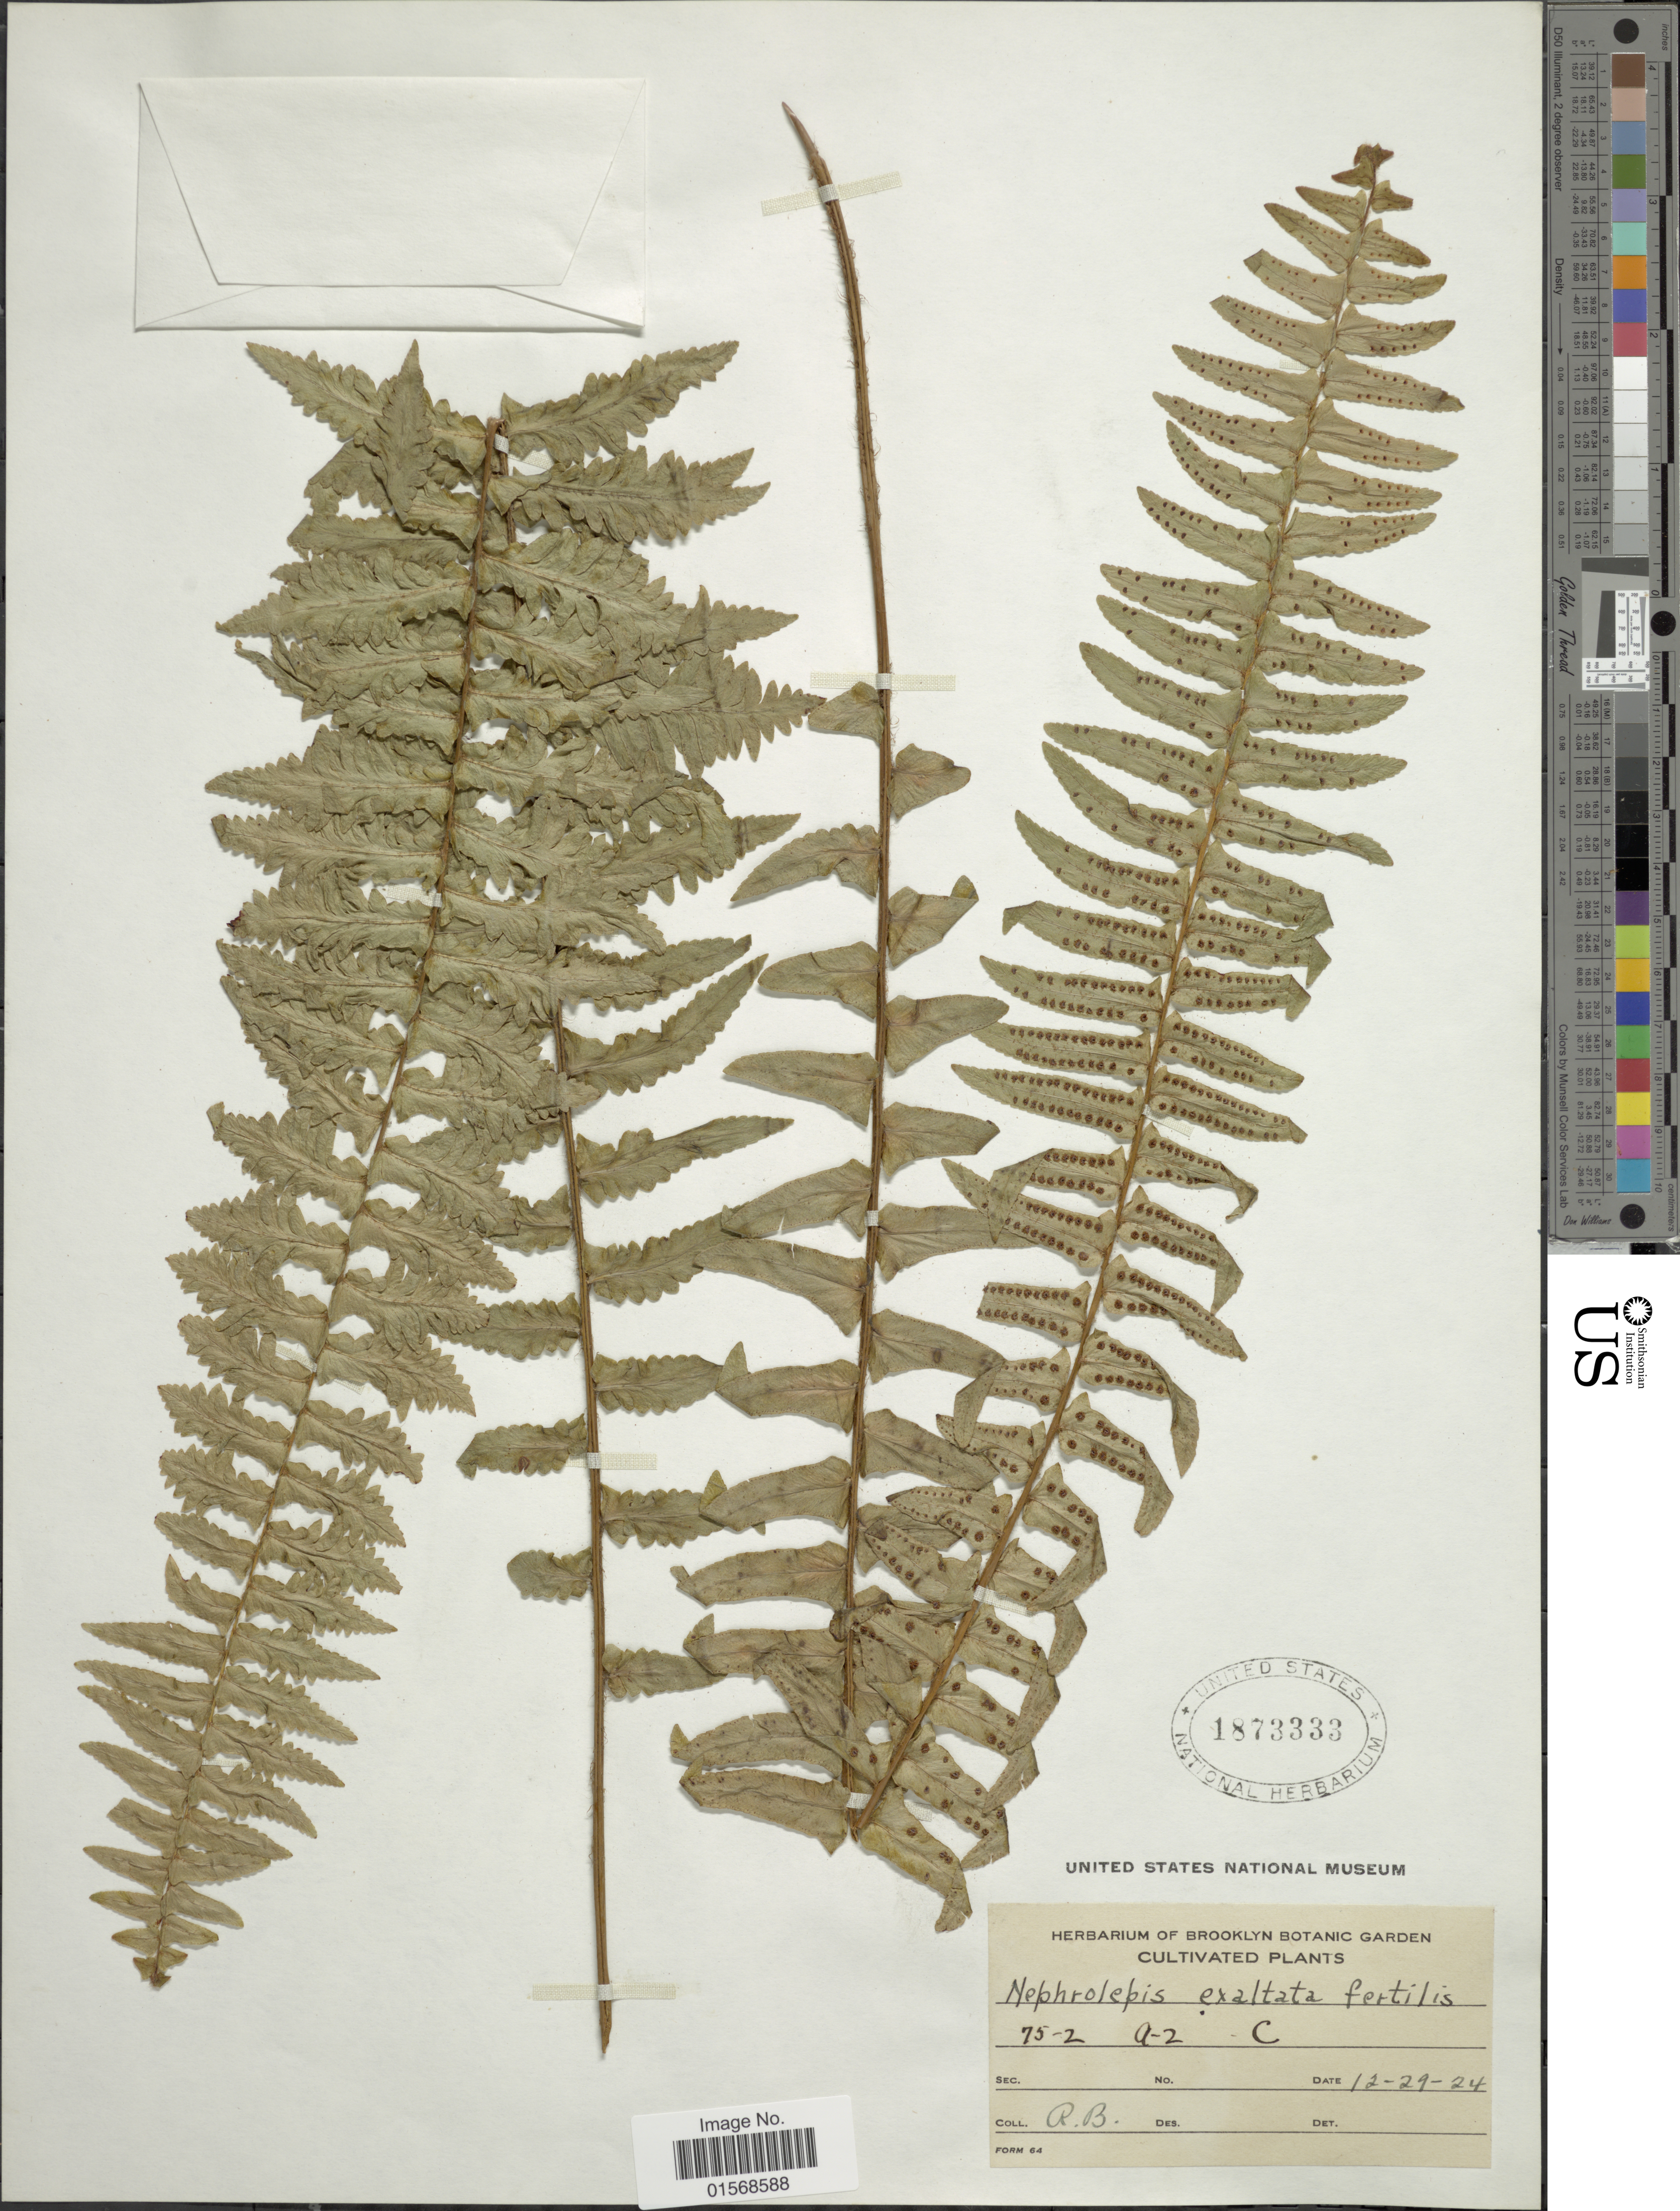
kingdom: Plantae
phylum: Tracheophyta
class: Polypodiopsida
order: Polypodiales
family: Nephrolepidaceae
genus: Nephrolepis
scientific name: Nephrolepis 'Fertilis'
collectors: R. B.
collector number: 75-2?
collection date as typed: Transcribed d/m/y: 29/12/24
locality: A-2 C. [unsure placement]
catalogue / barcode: US 1873333